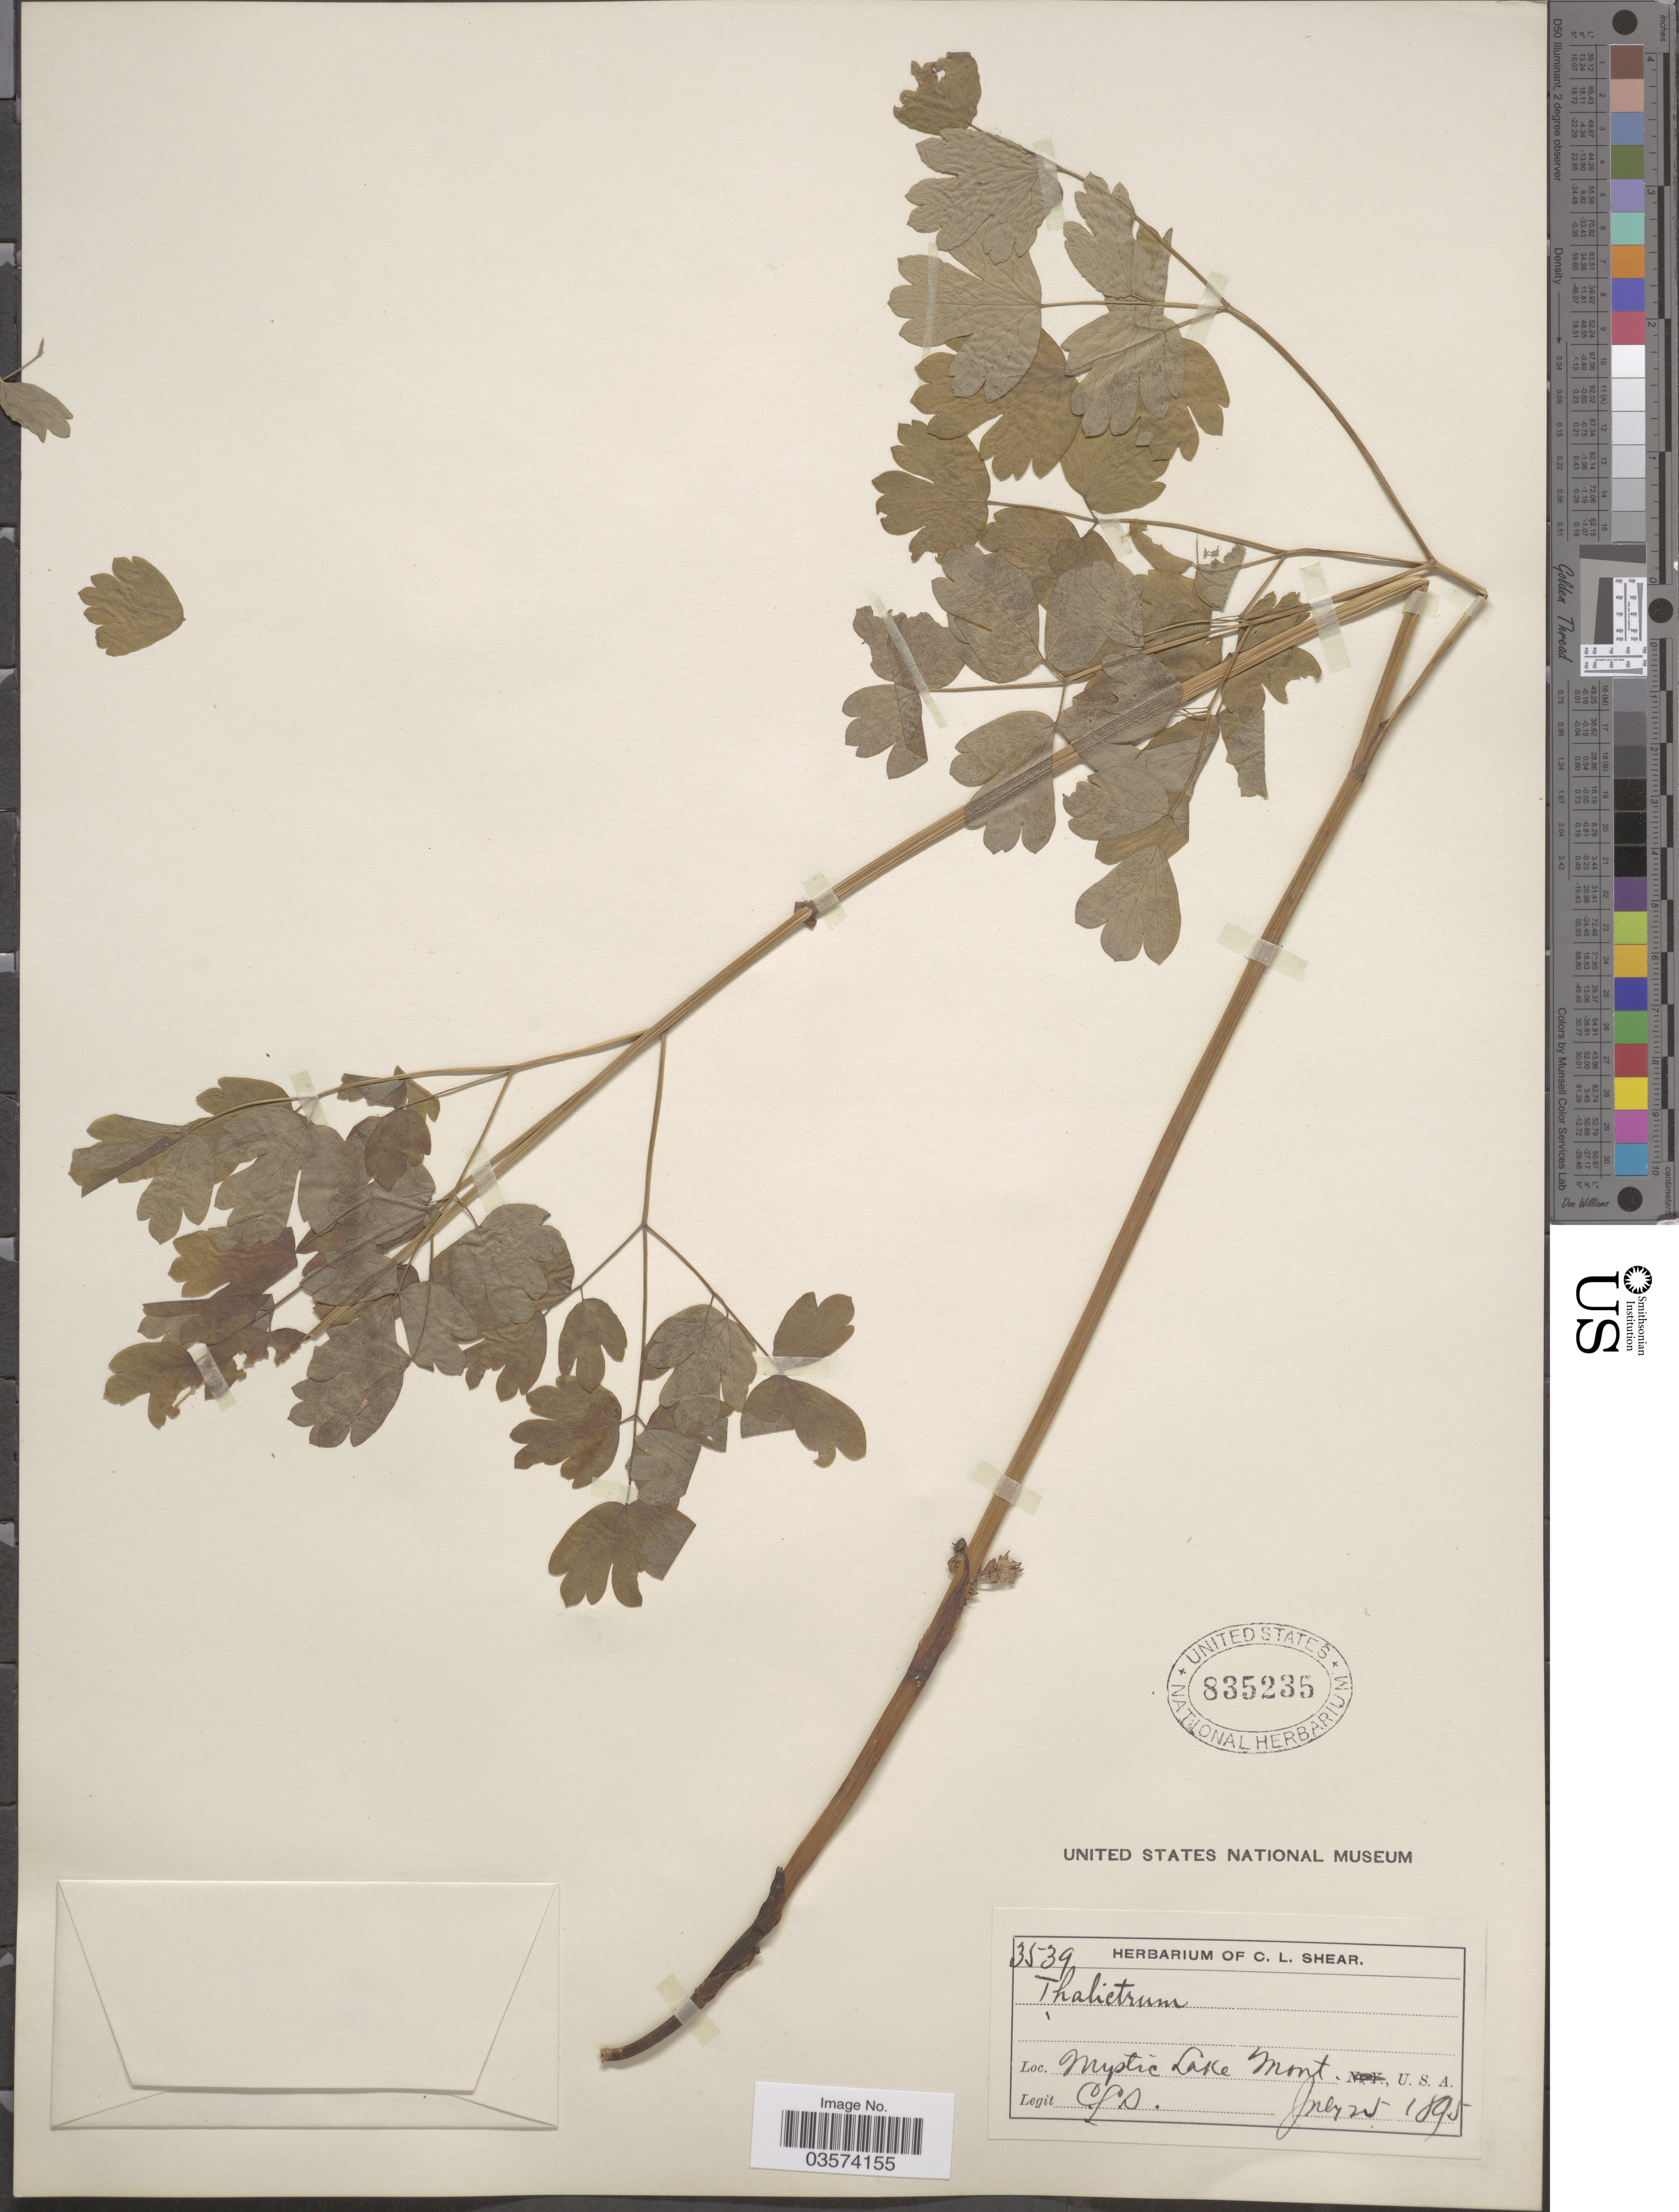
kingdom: Plantae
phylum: Tracheophyta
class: Magnoliopsida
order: Ranunculales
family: Ranunculaceae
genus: Thalictrum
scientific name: Thalictrum occidentale var. palousense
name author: H. St. John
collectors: C. L. Shear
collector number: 3539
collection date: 1895-06-25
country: United States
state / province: Montana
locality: Mystic Lake.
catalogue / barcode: US 835235